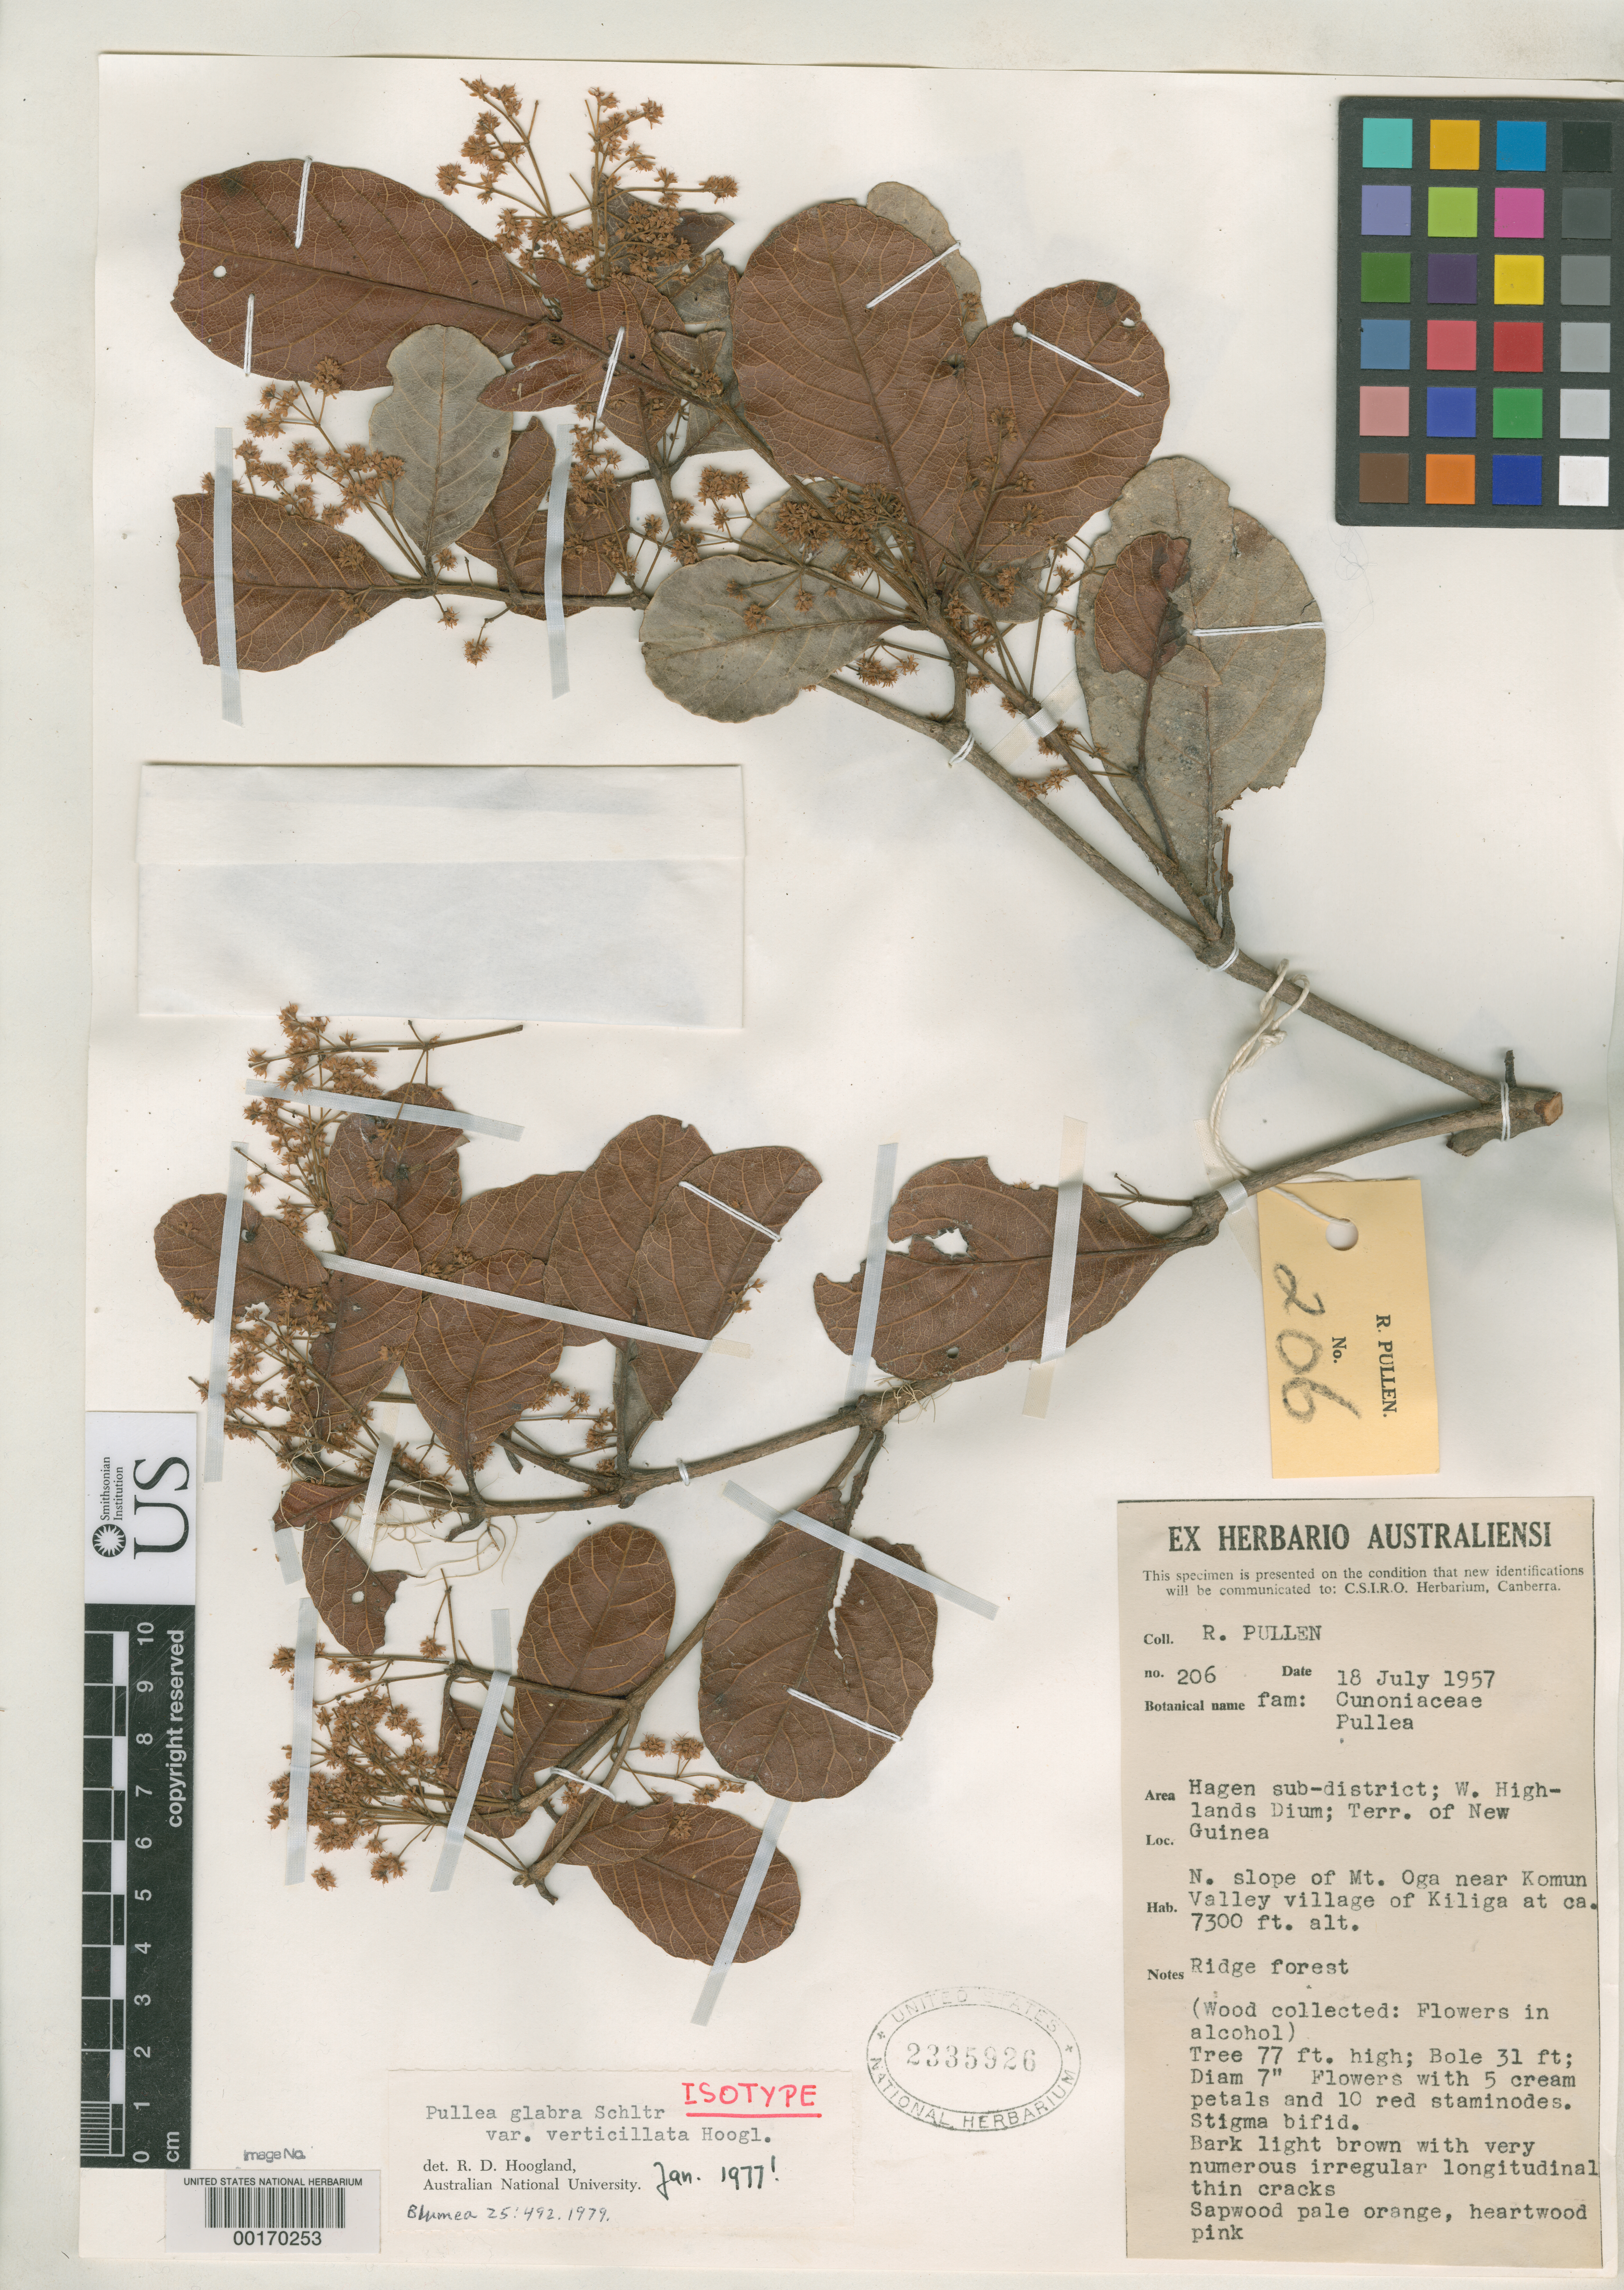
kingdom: Plantae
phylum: Tracheophyta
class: Magnoliopsida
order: Oxalidales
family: Cunoniaceae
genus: Pullea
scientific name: Pullea glabra var. verticillata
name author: Hoogland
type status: Isotype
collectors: R. Pullen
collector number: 206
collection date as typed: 18 Jul 1957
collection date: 1957-07-18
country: Papua New Guinea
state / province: Western Highlands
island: New Guinea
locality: Hagen subdist., N slope of Mount Oga near Komun Valley village of Kiliga.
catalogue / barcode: US 2335926